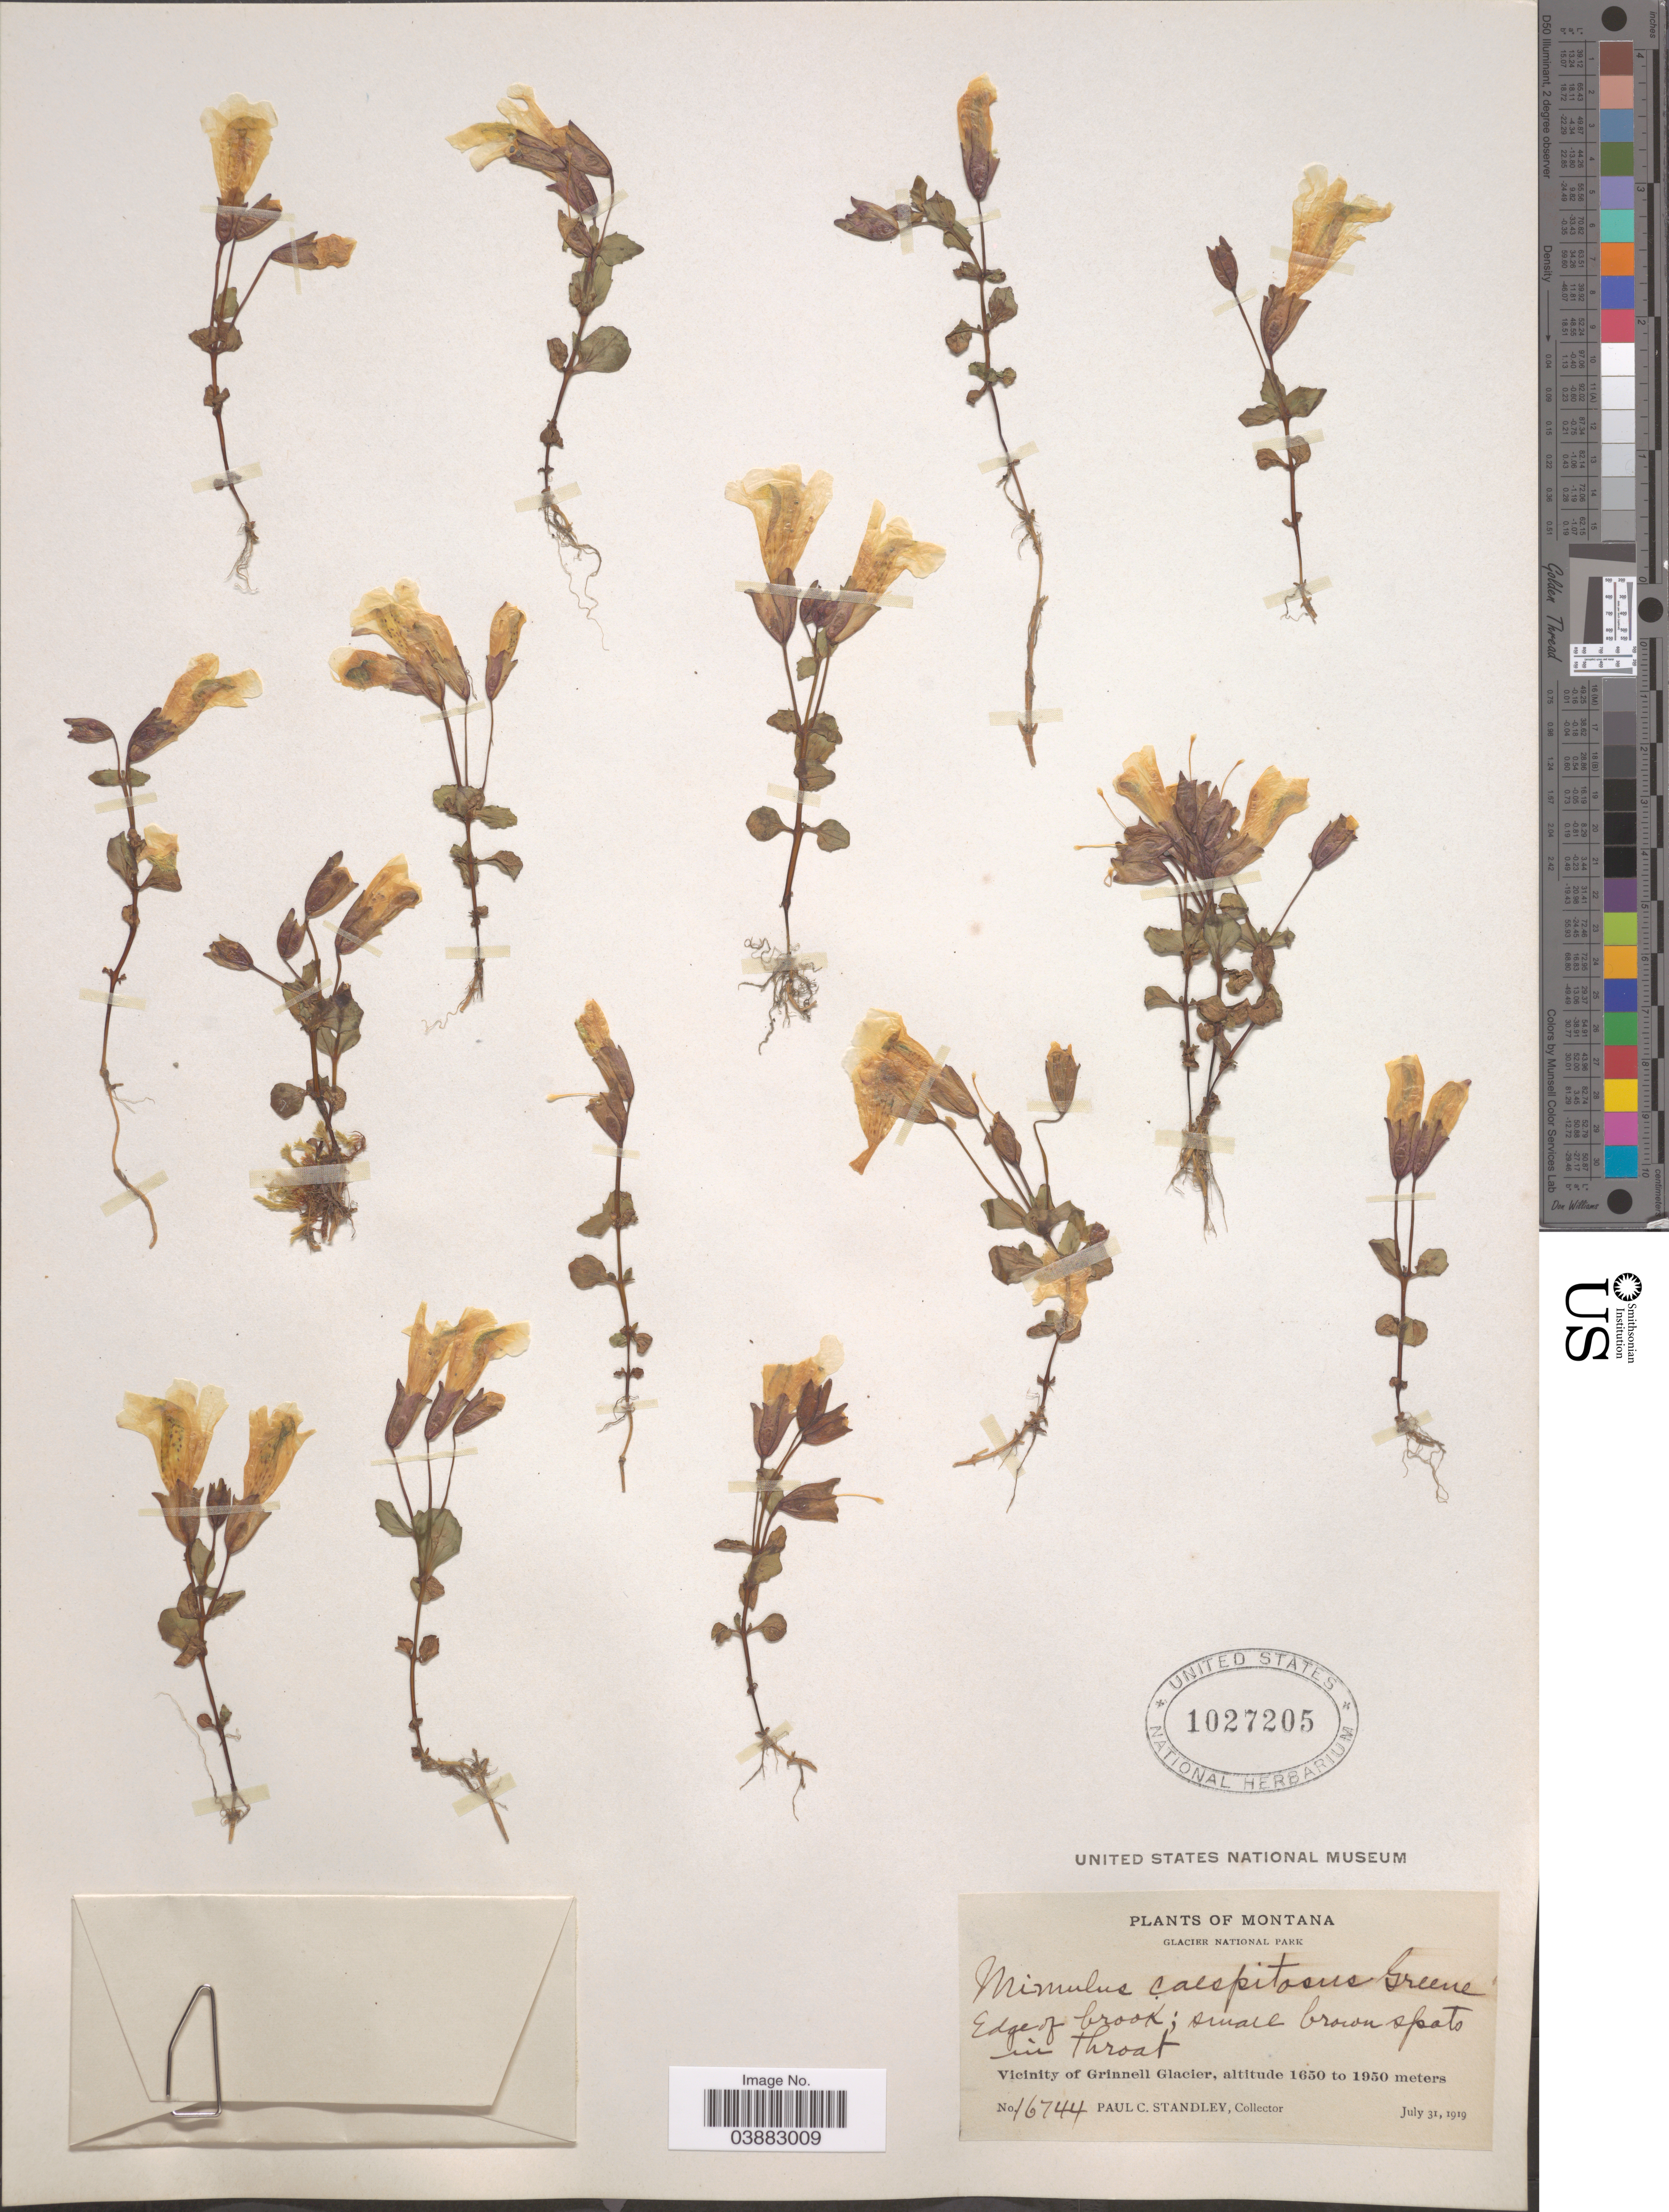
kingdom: Plantae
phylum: Tracheophyta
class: Magnoliopsida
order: Lamiales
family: Phrymaceae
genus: Mimulus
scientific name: Mimulus tilingii var. caespitosus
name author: (Greene) A.L. Grant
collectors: P. C. Standley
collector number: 16744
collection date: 1919-07-31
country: United States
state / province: Montana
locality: Glacier National Park. Vicinity of Grinnell Glacier.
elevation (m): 1650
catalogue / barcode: US 1027205